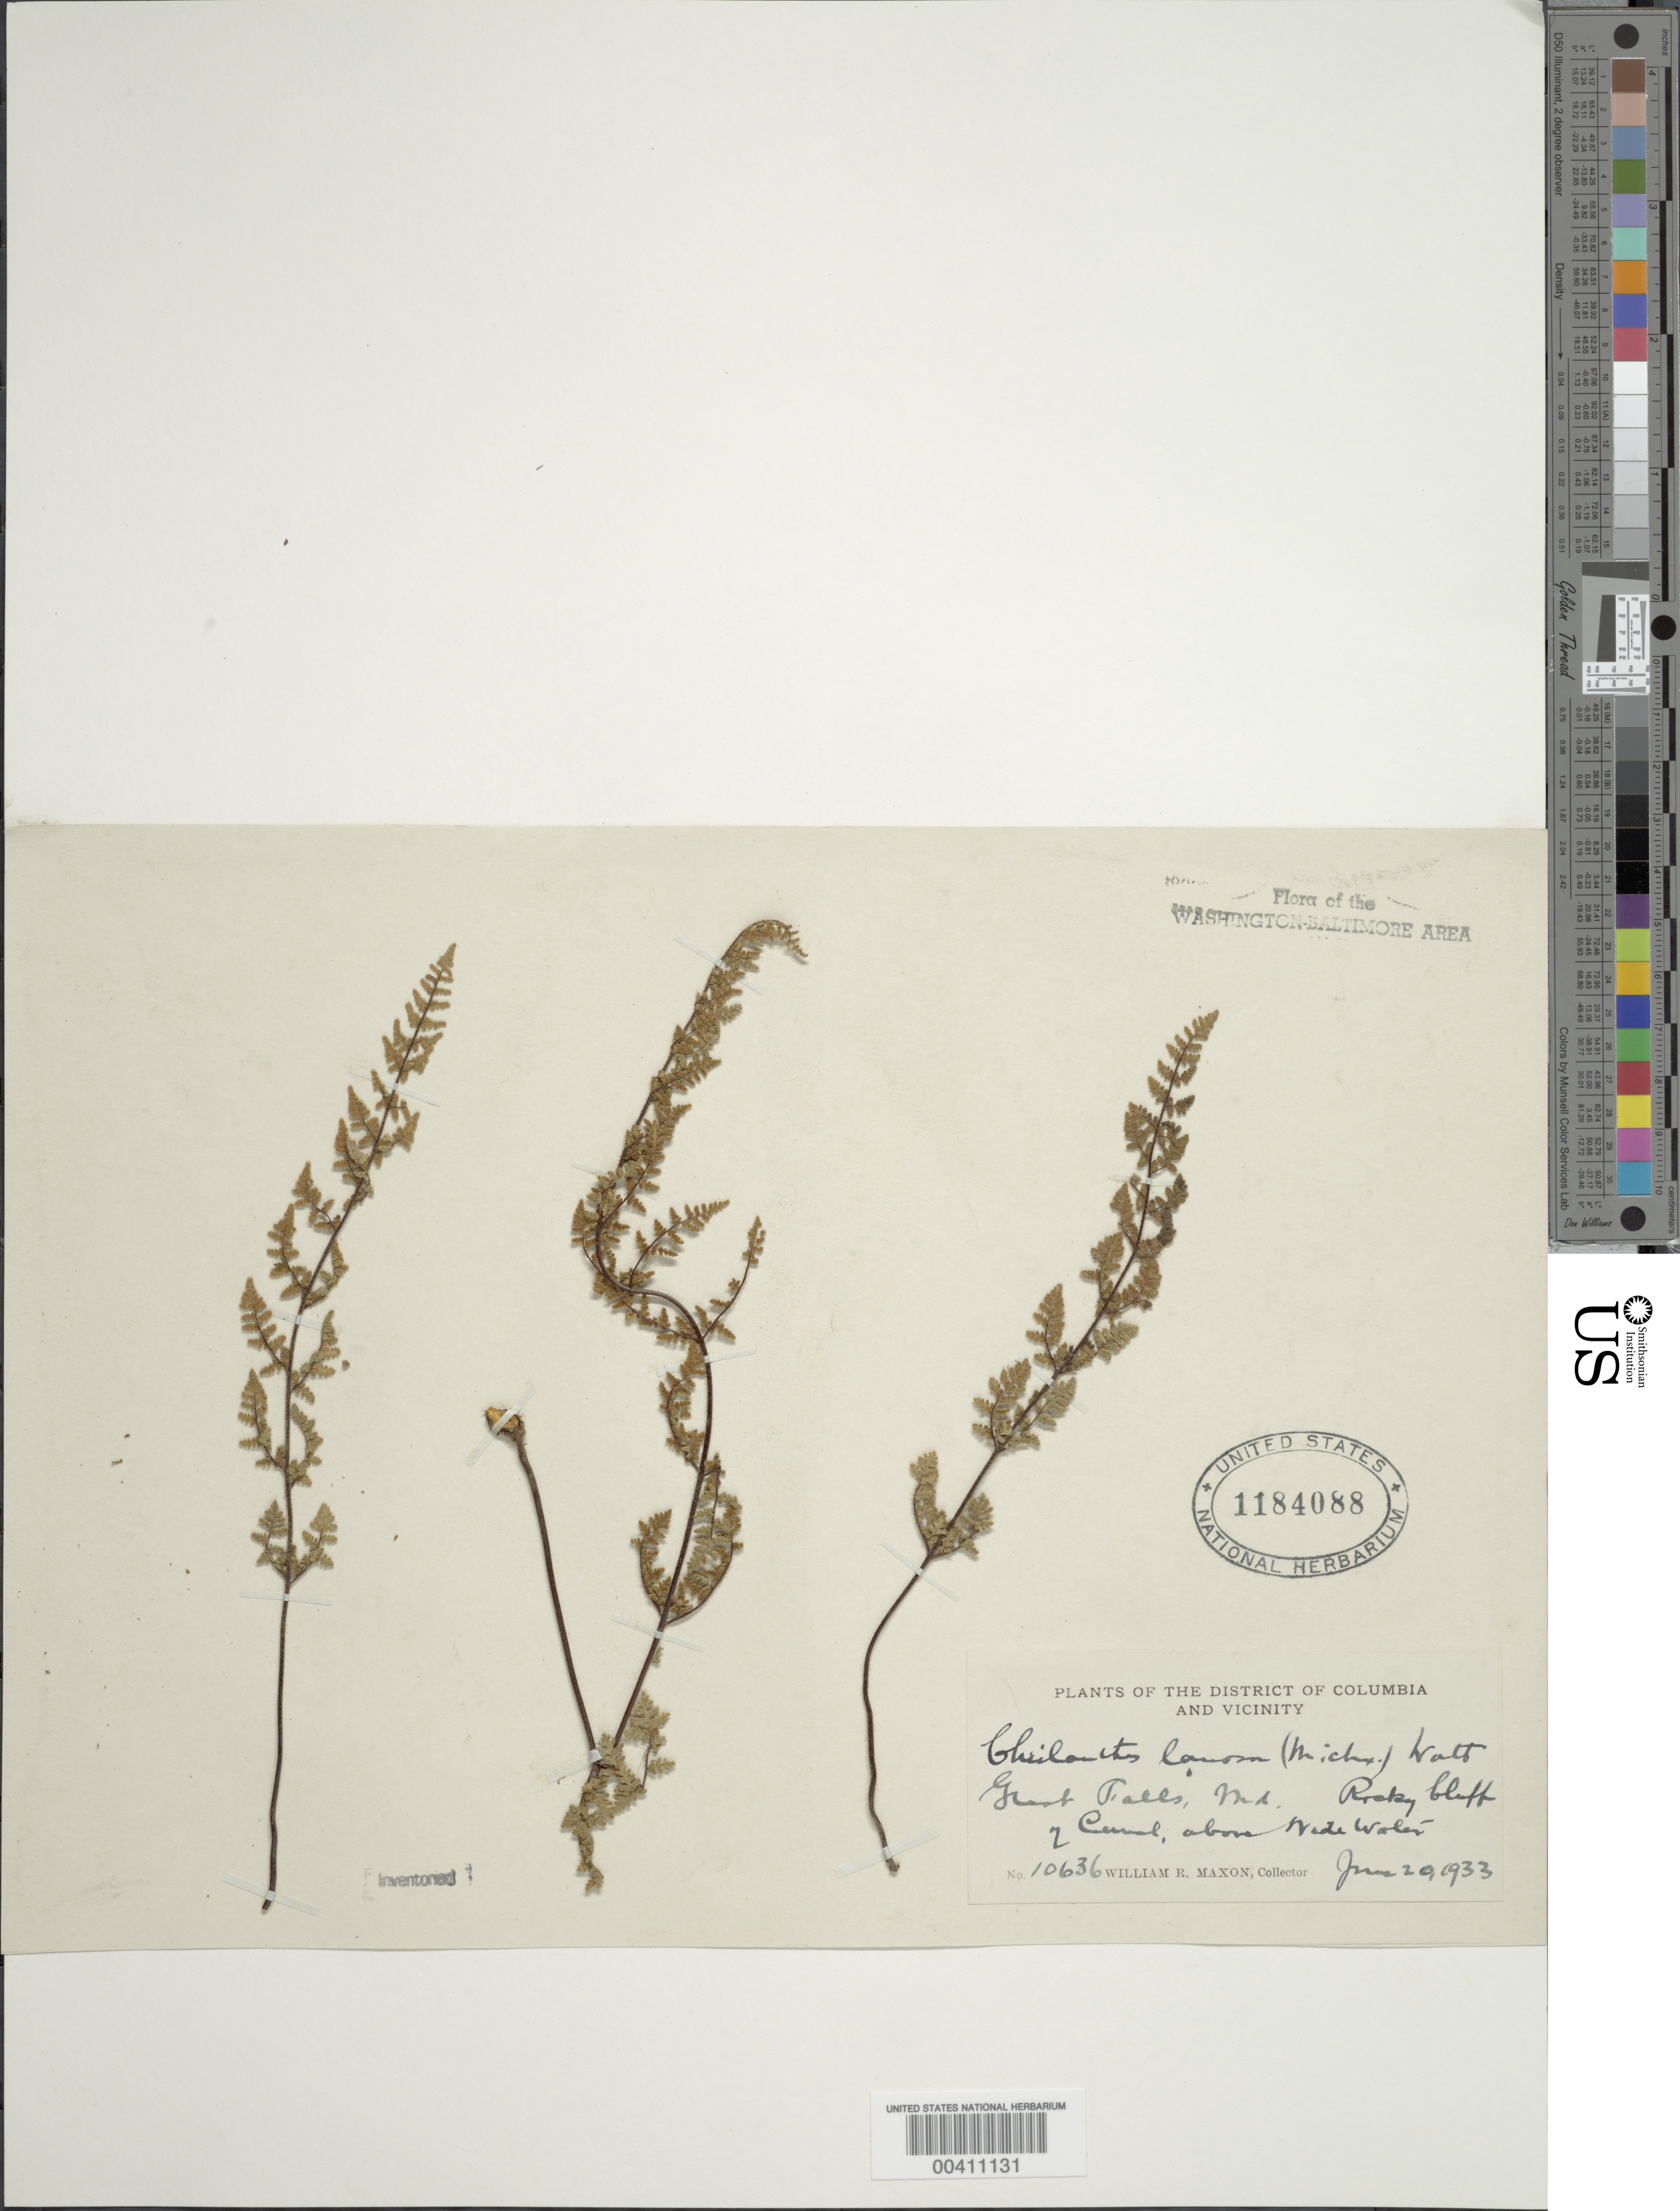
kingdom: Plantae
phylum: Tracheophyta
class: Polypodiopsida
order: Polypodiales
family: Pteridaceae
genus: Myriopteris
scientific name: Myriopteris lanosa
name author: (Michx.) Grusz & Windham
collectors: W. R. Maxon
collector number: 10636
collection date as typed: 20 Jun 1933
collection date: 1933-06-20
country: United States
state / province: Maryland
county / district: Montgomery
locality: Great Falls C. & O. Canal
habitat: Rocky bluff of canal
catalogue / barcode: US 1184088